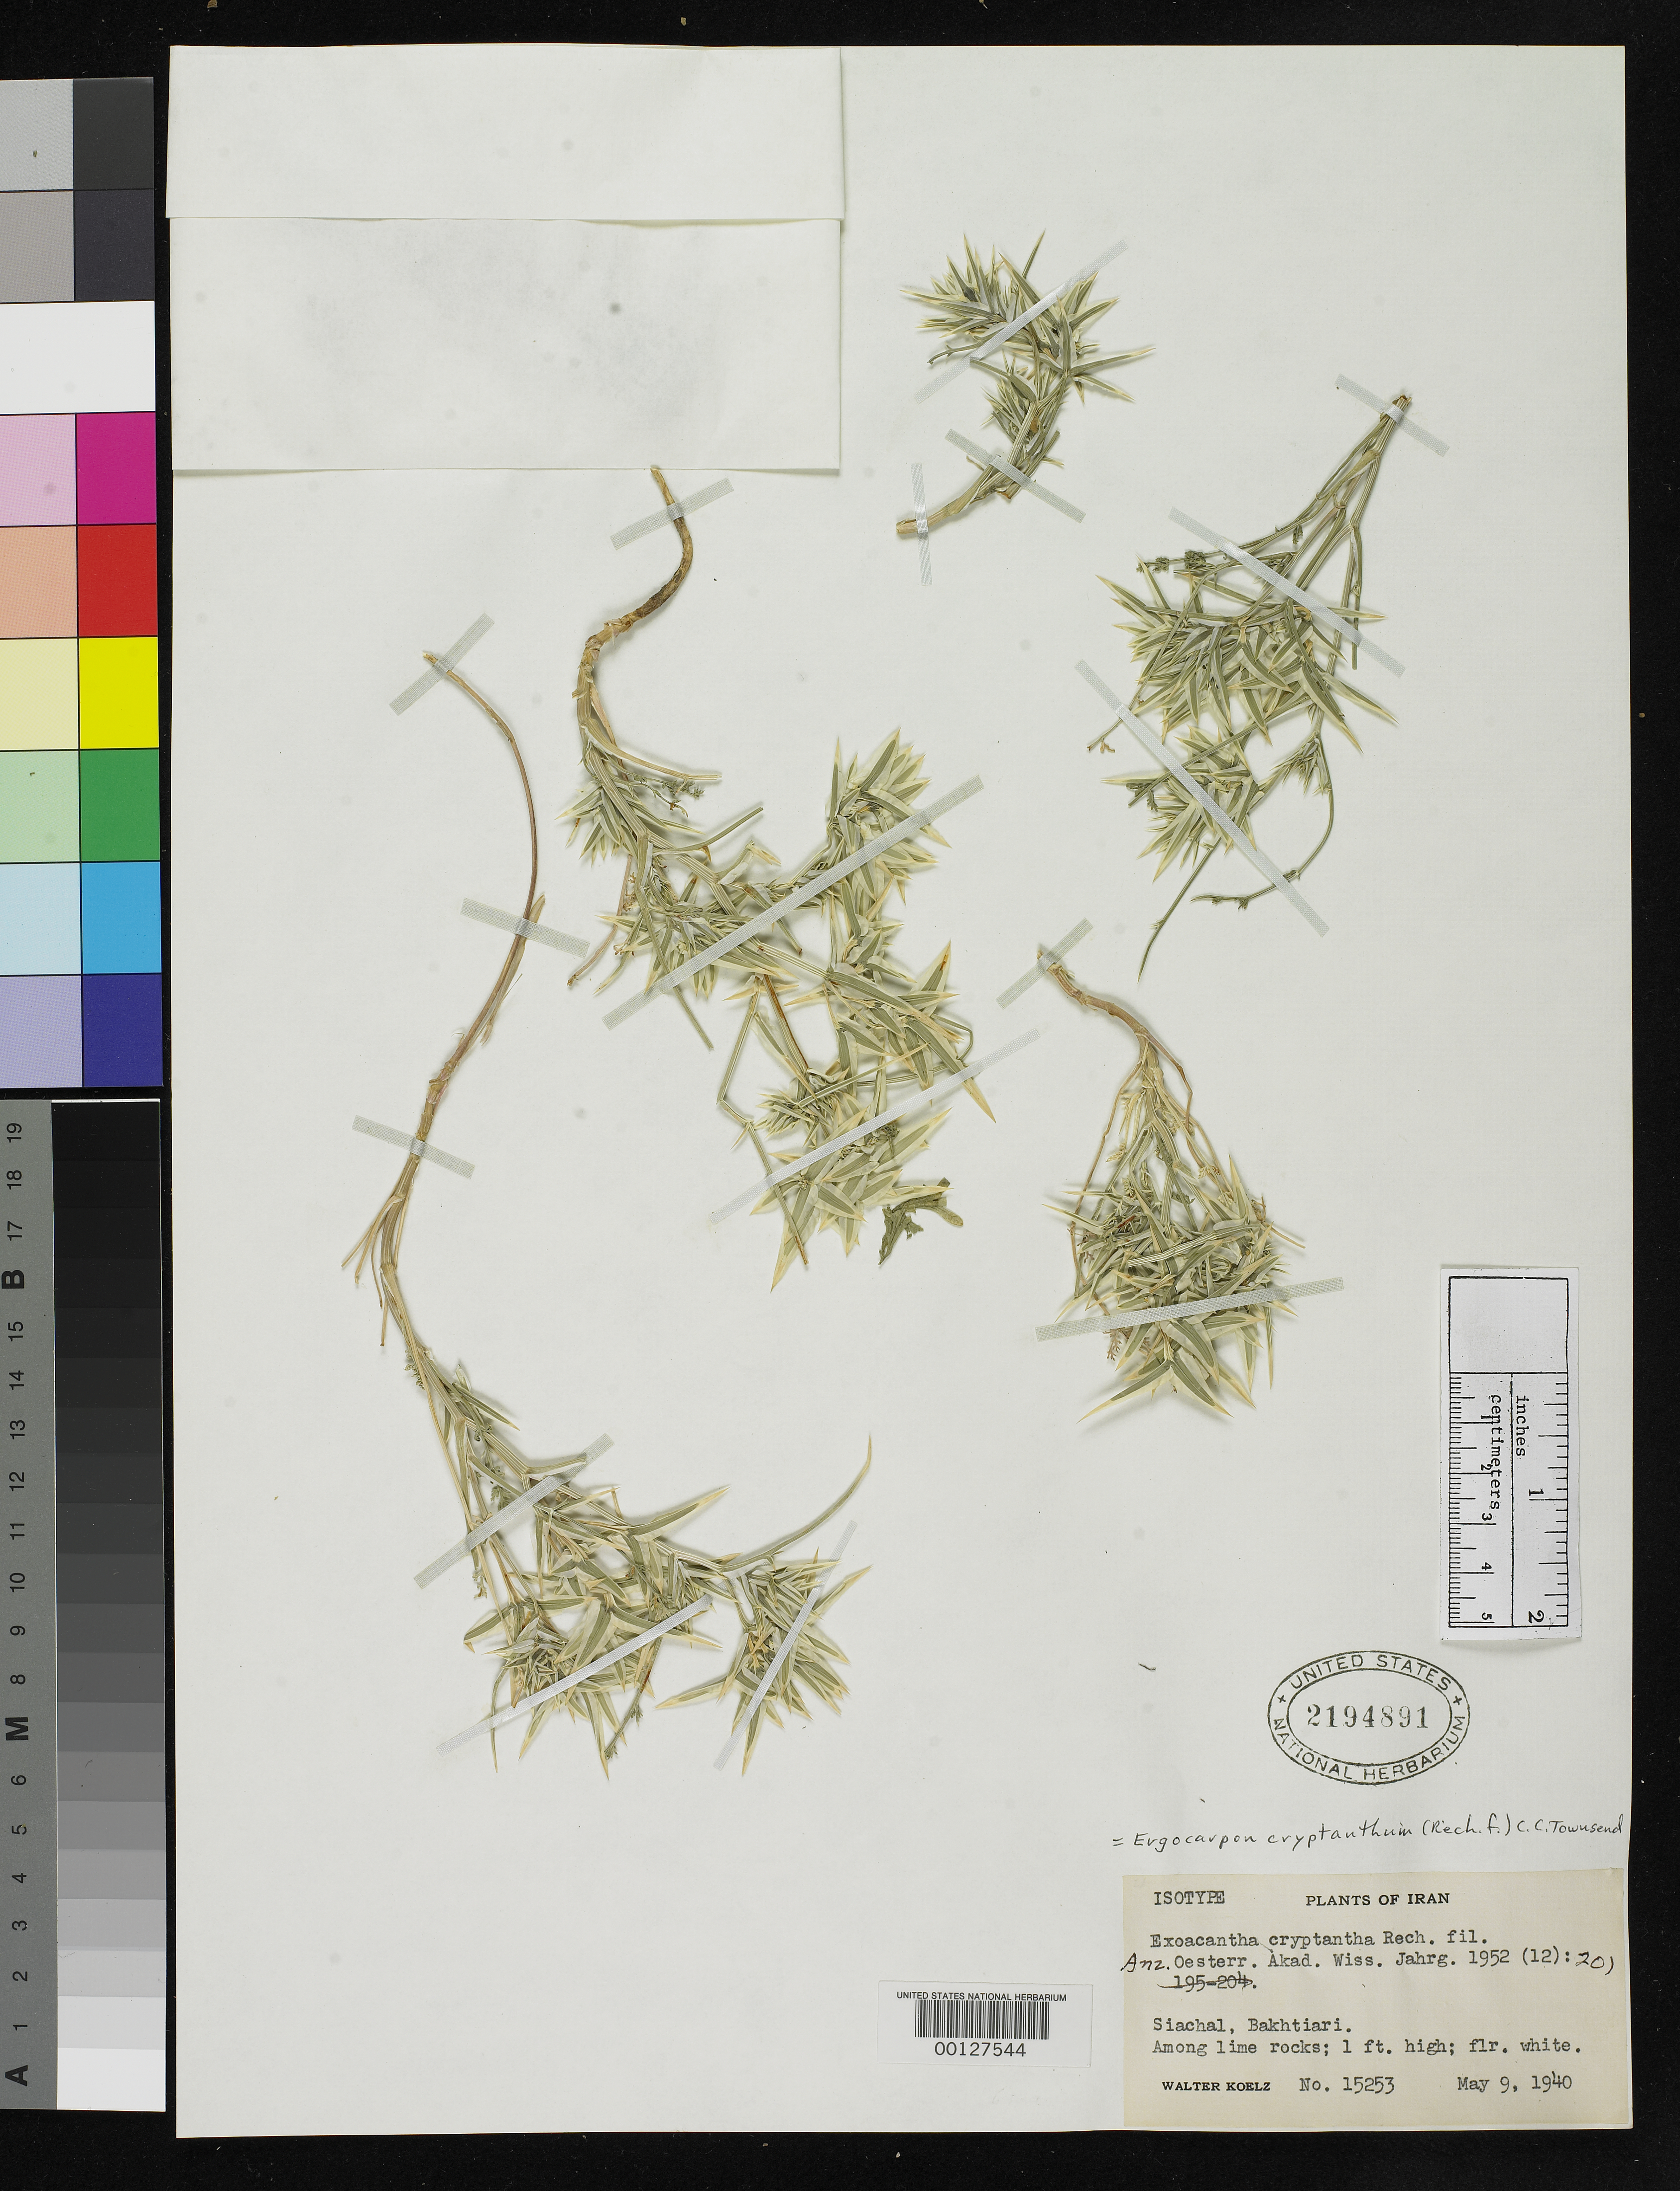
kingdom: Plantae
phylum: Tracheophyta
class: Magnoliopsida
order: Apiales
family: Apiaceae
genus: Exoacantha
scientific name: Exoacantha cryptantha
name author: Rech. f.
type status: Isotype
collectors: W. N. Koelz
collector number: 15253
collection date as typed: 09 May 1940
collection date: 1940-05-09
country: Iran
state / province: Chahar Mahaal and Bakhtiari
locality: Siachal.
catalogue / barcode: US 2194891